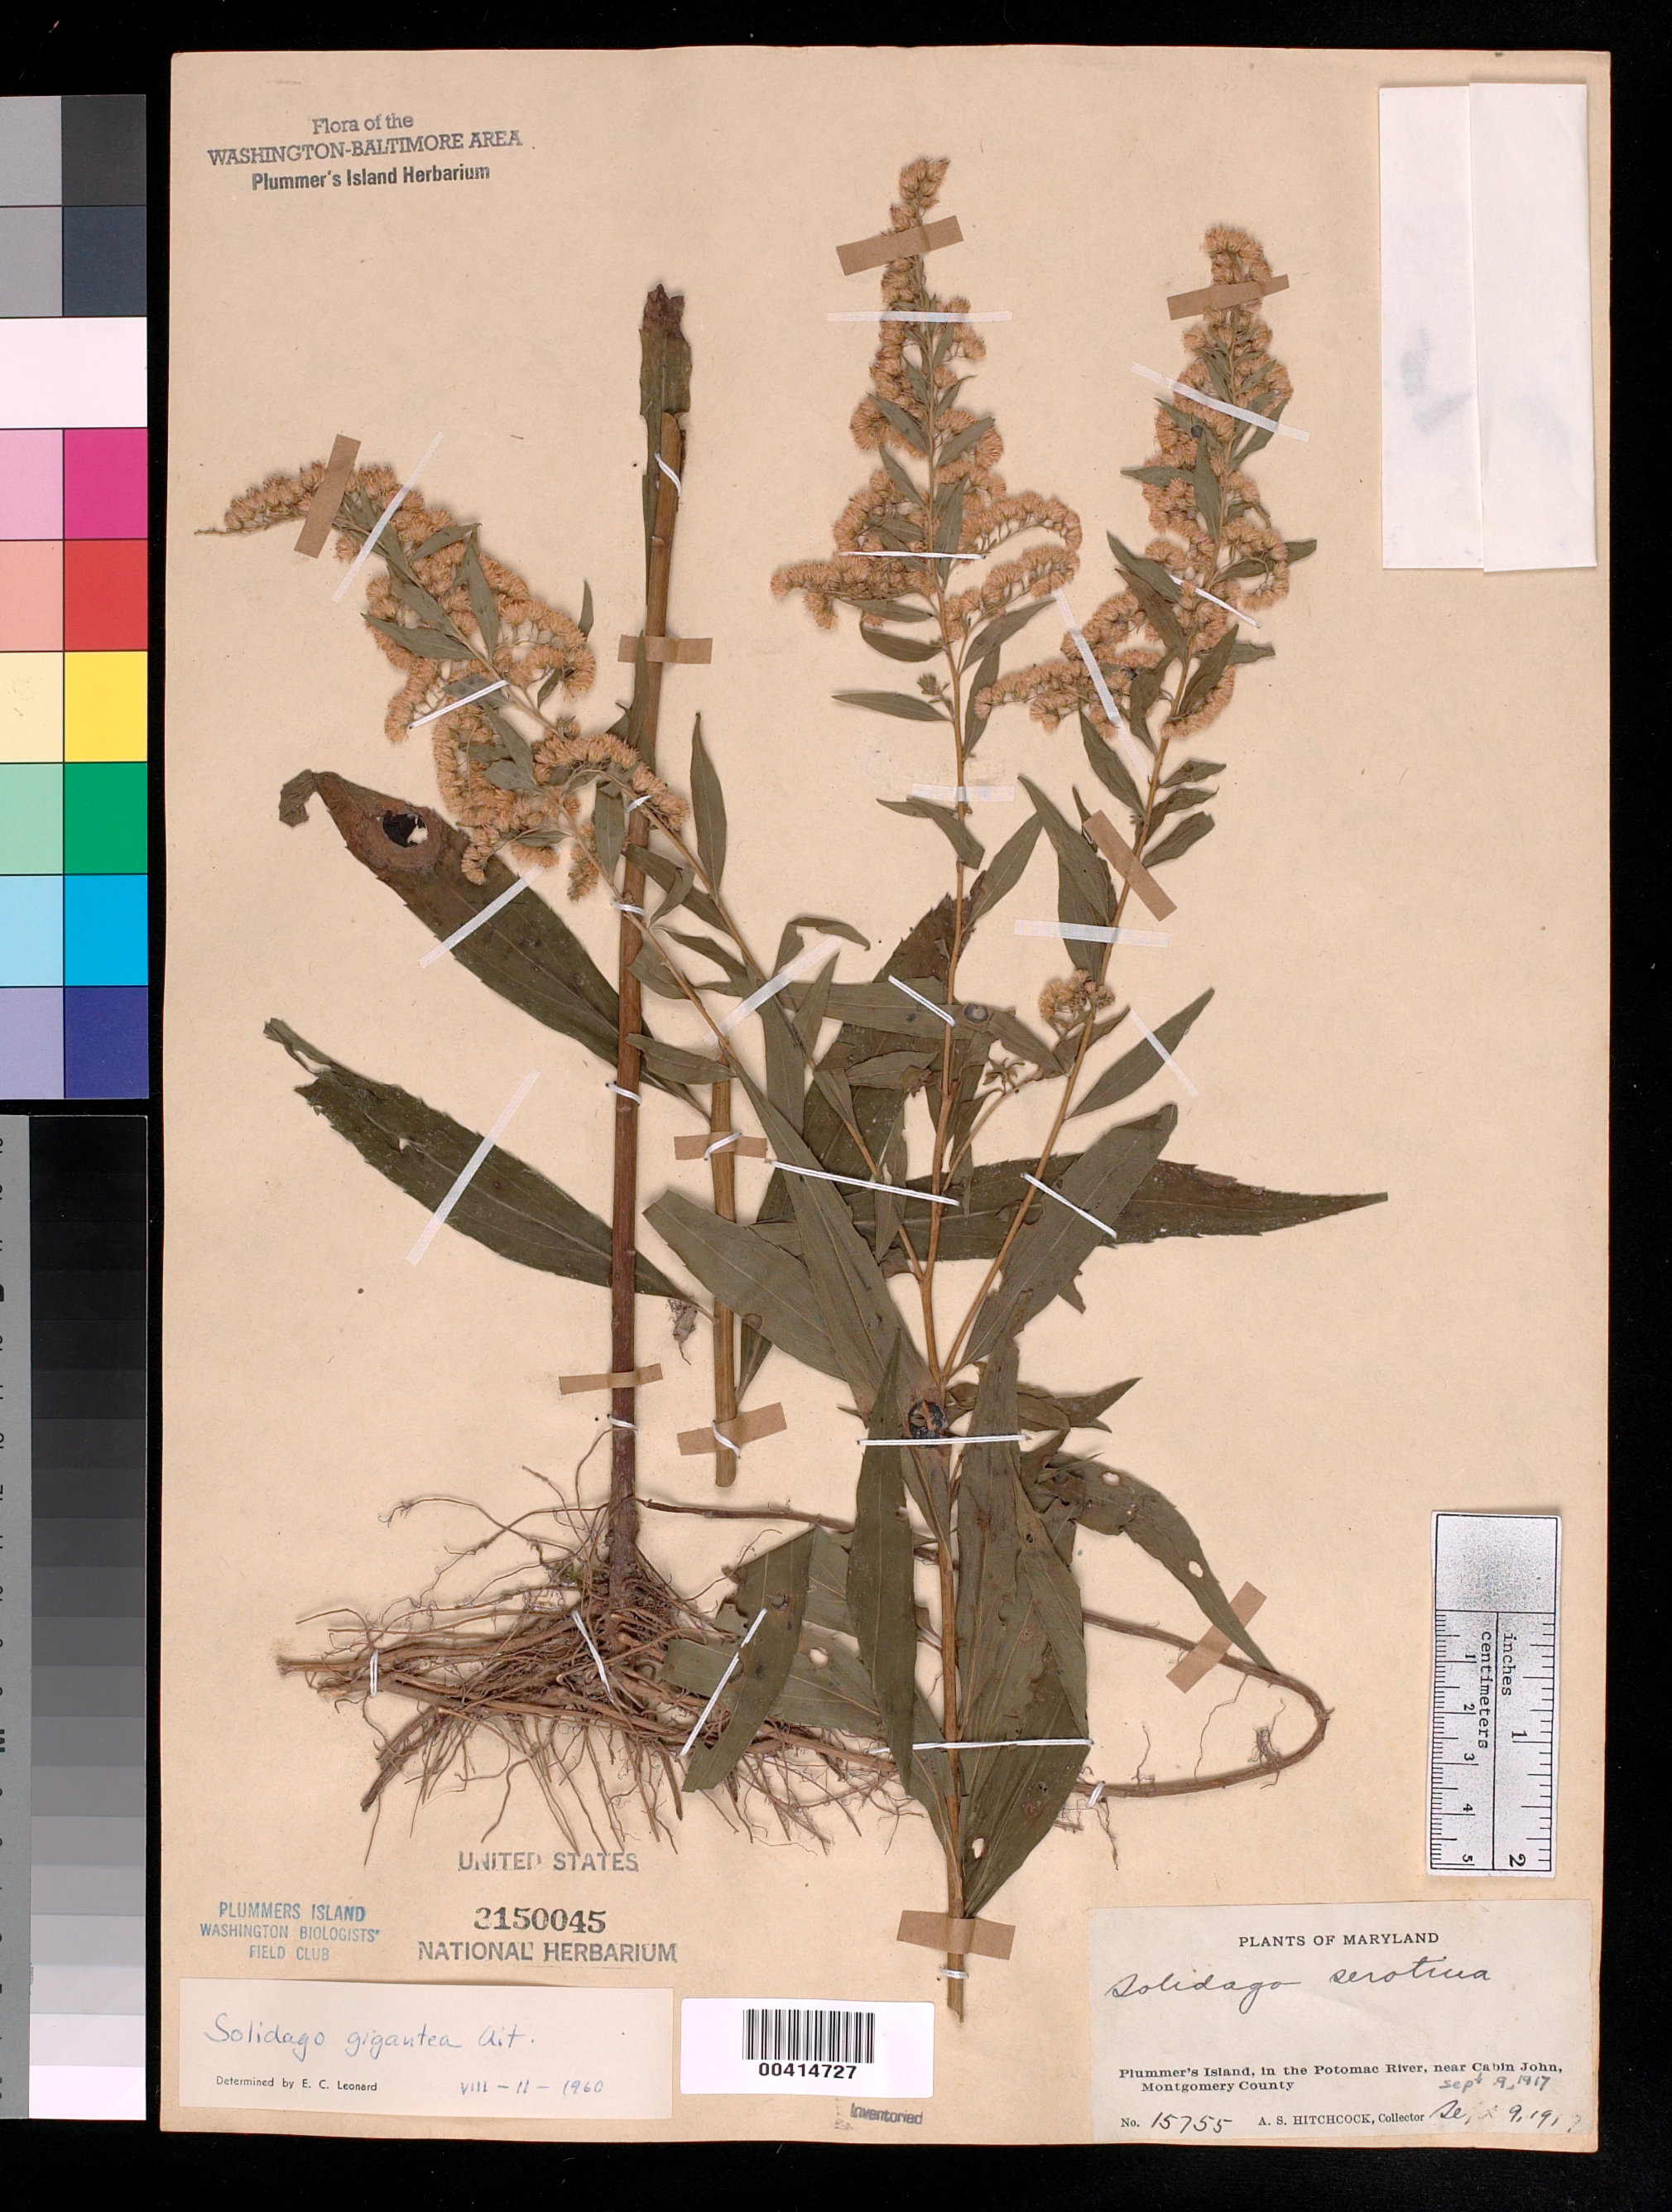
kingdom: Plantae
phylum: Tracheophyta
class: Magnoliopsida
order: Asterales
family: Asteraceae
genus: Solidago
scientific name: Solidago gigantea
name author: Aiton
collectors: A. S. Hitchcock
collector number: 15755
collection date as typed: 09 Sep 1917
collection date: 1917-09-09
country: United States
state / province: Maryland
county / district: Montgomery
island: Plummers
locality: Plummer's Island C. & O. Canal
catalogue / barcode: US 3150045